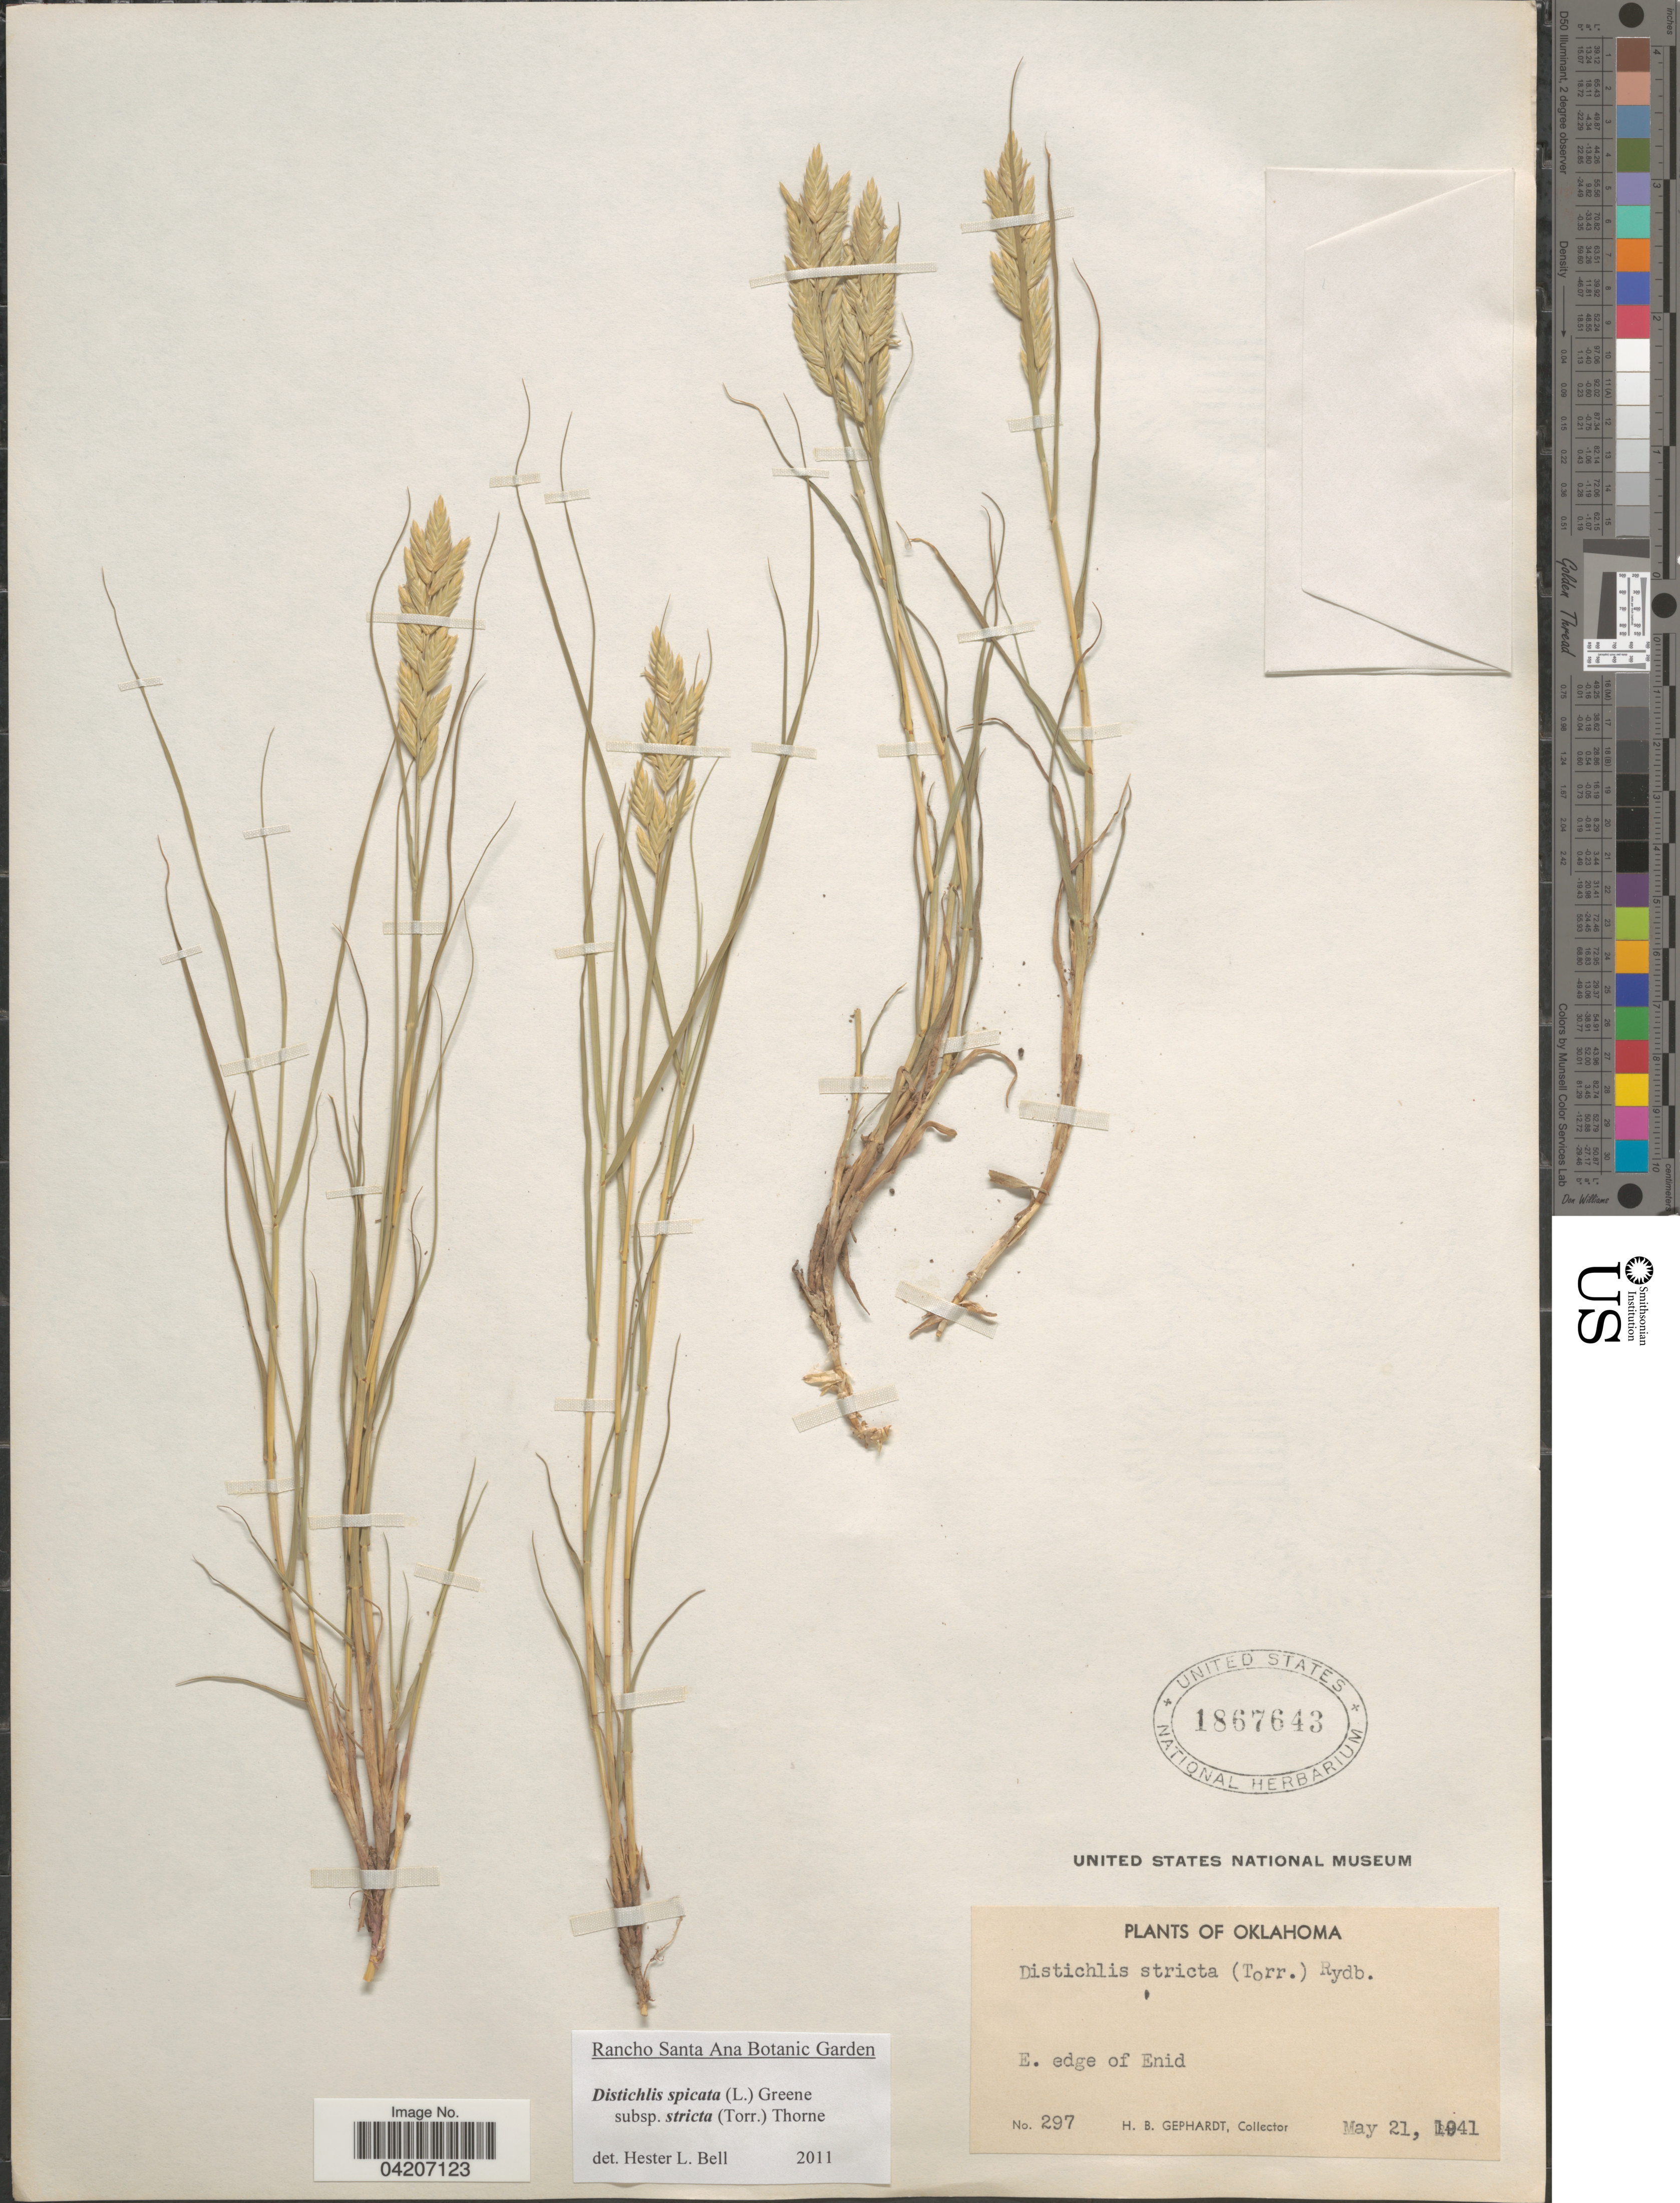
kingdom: Plantae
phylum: Tracheophyta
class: Liliopsida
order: Poales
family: Poaceae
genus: Distichlis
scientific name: Distichlis spicata subsp. stricta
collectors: H. Gephardt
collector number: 297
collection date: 1941-05-21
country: United States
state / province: Oklahoma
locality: E. edge of Enid.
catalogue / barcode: US 1867643